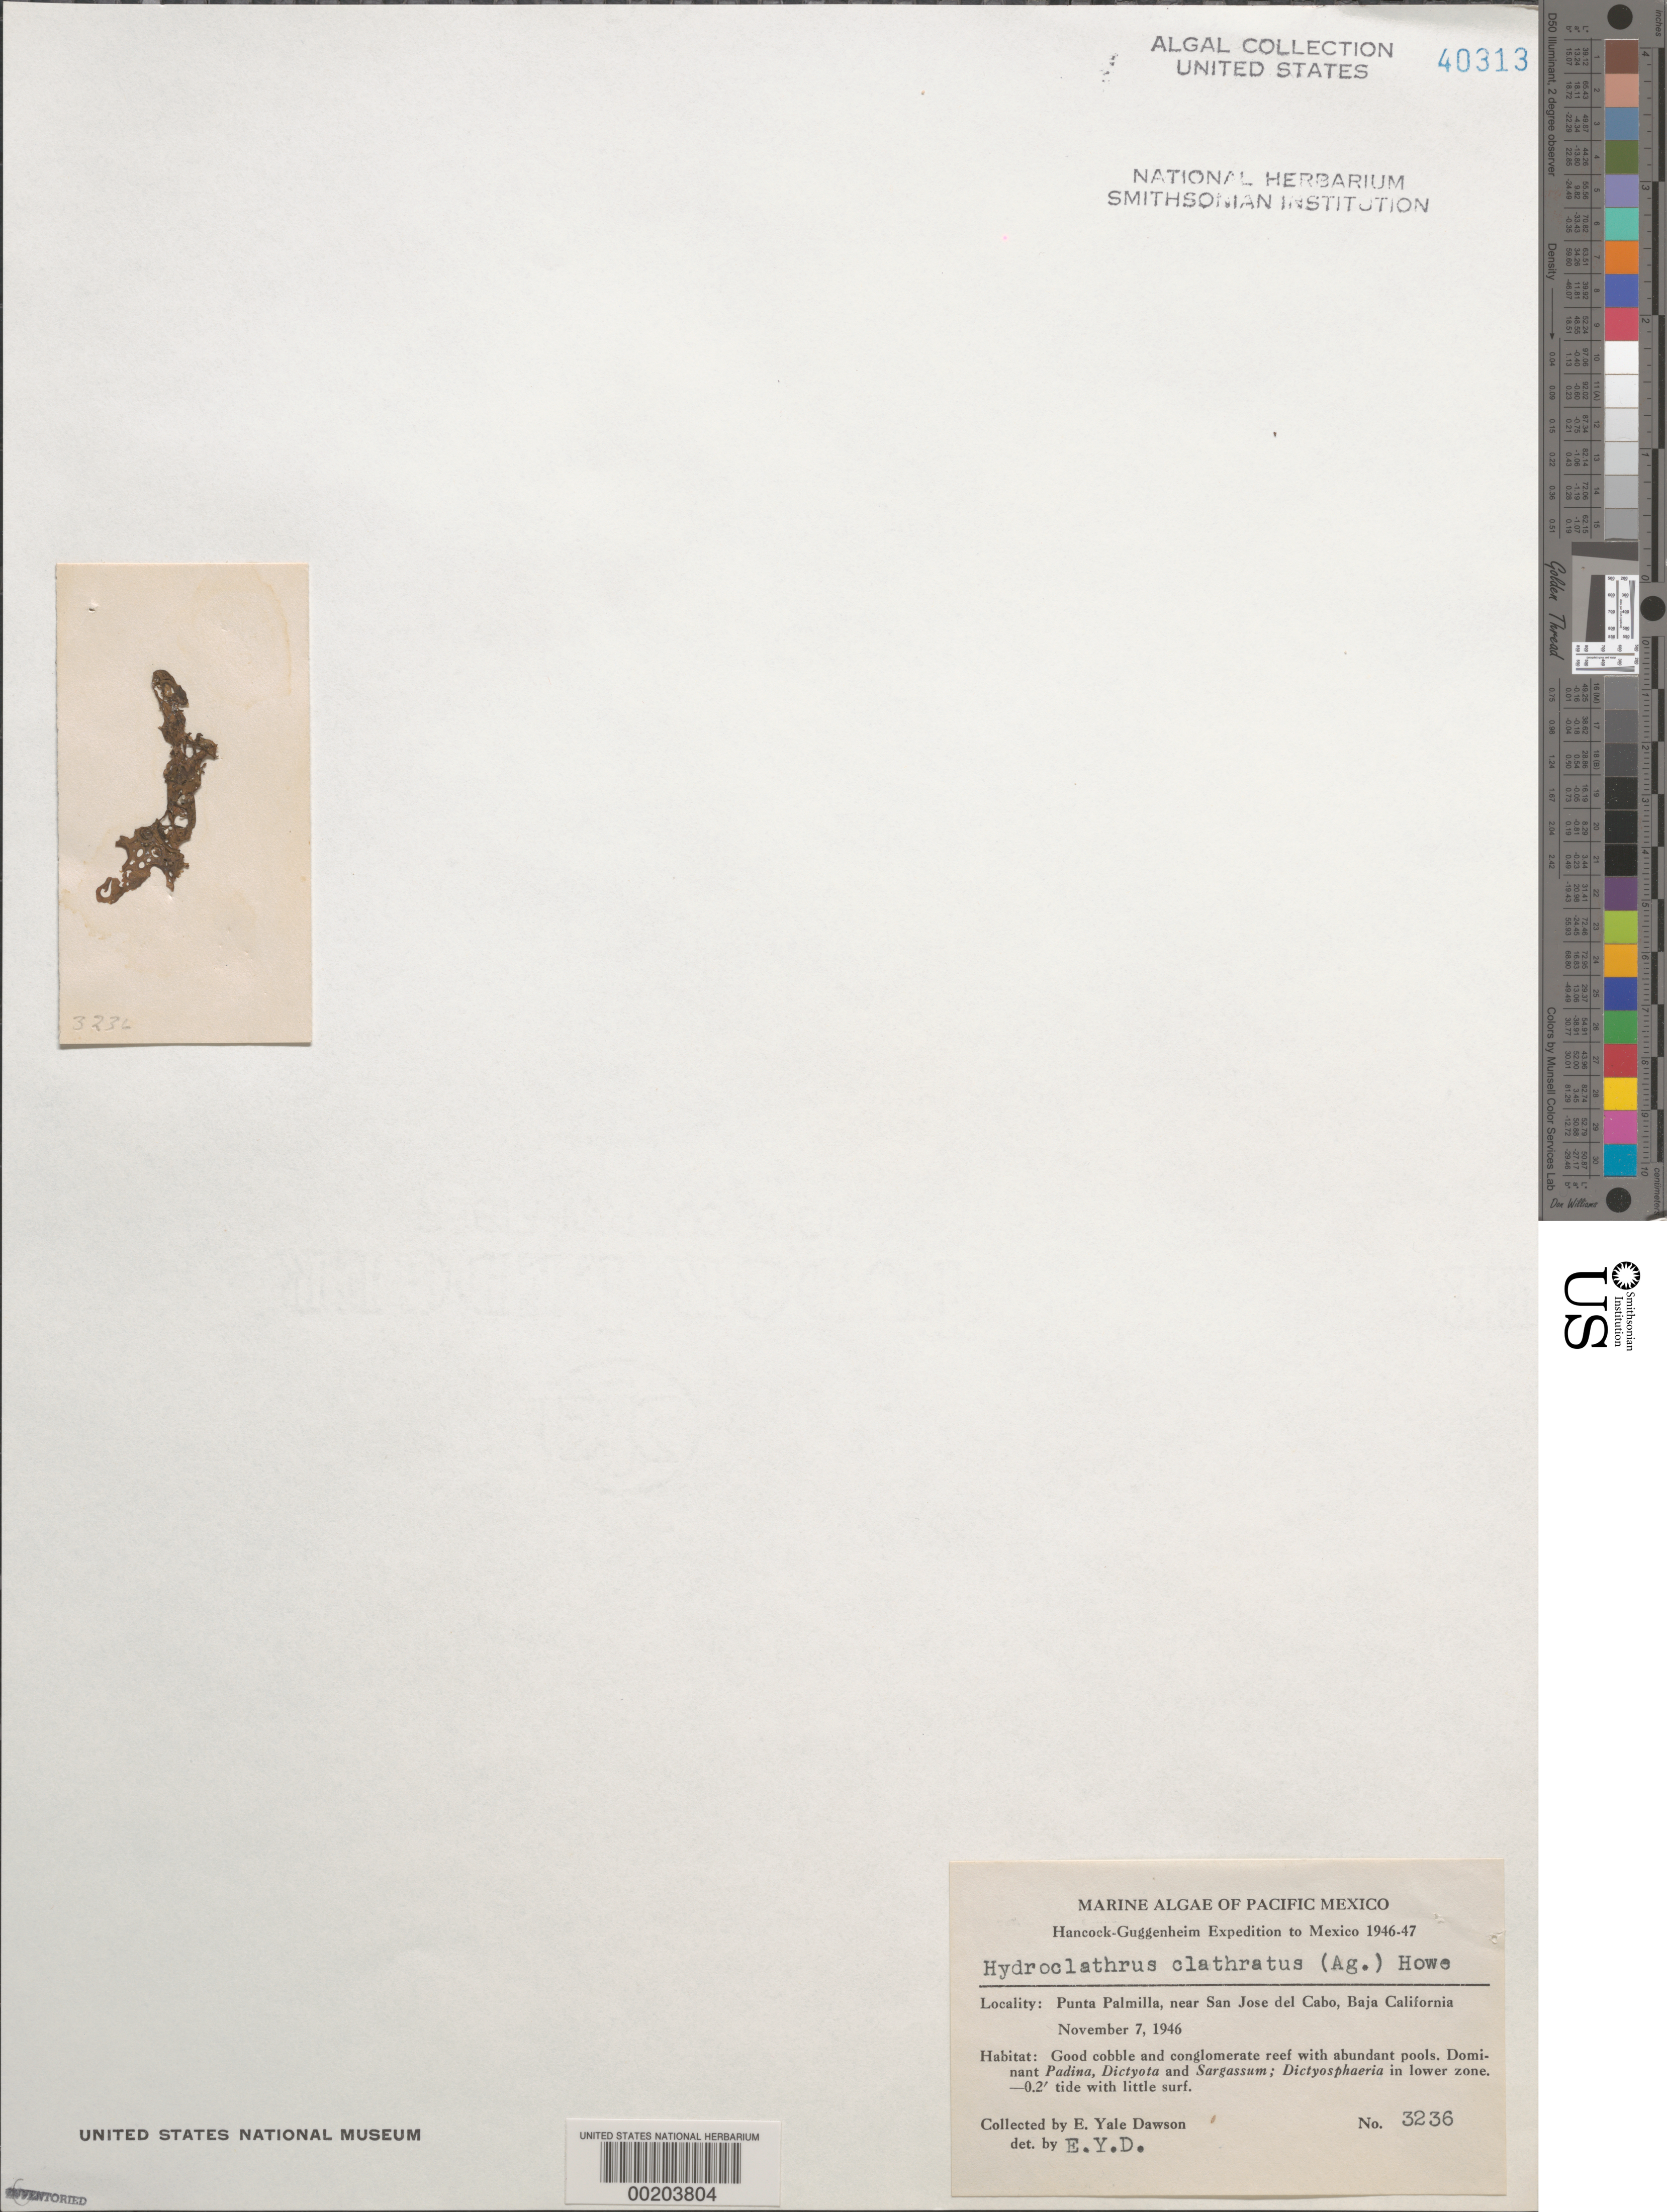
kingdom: Chromista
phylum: Ochrophyta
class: Phaeophyceae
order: Scytosiphonales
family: Scytosiphonaceae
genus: Hydroclathrus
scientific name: Hydroclathrus clathratus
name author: (C. Agardh) M. Howe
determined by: Dawson, E. Y.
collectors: E. Y. Dawson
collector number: EYD 3236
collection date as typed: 07 Nov 1946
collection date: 1946-11-07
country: Mexico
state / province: Baja California Sur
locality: Punta Palmilla near San Jose del Cabo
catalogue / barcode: US 40313